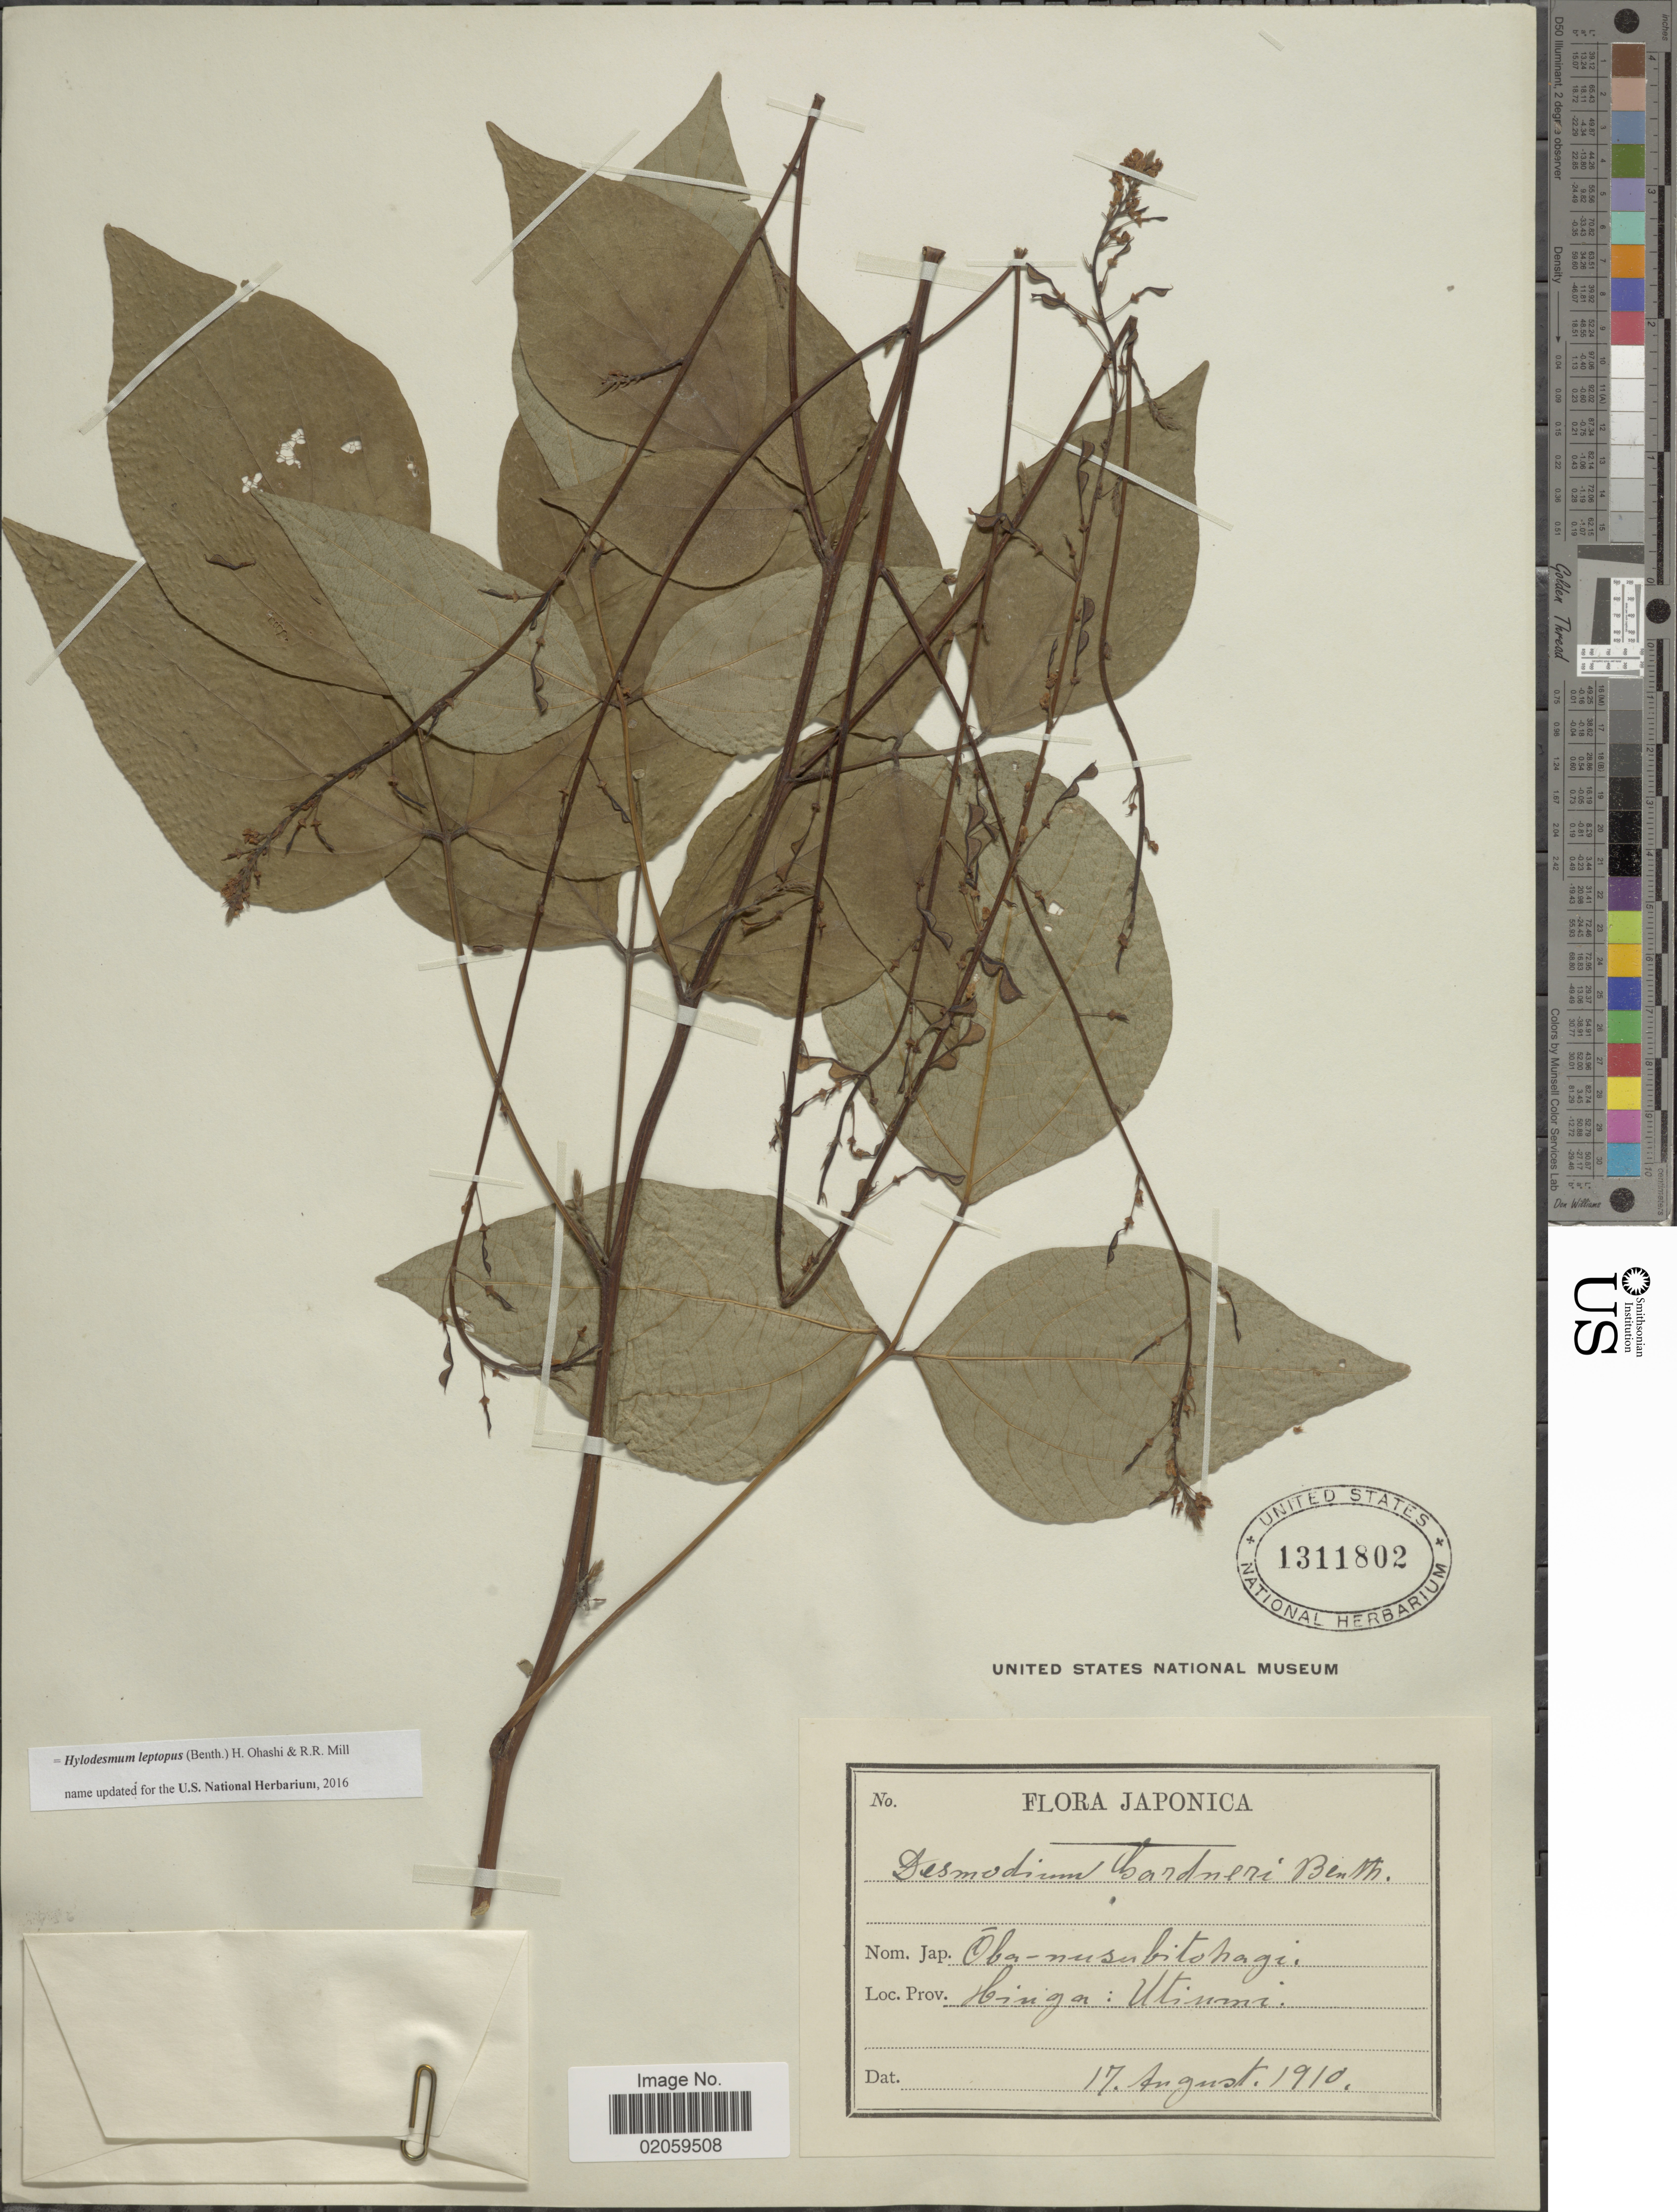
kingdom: Plantae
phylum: Tracheophyta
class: Magnoliopsida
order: Fabales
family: Fabaceae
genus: Hylodesmum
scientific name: Hylodesmum leptopus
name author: (A. Gray ex Benth.) H. Ohashi & R.R. Mill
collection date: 1910-08-17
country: Japan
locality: Hinga, Utiumi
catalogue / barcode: US 1311802